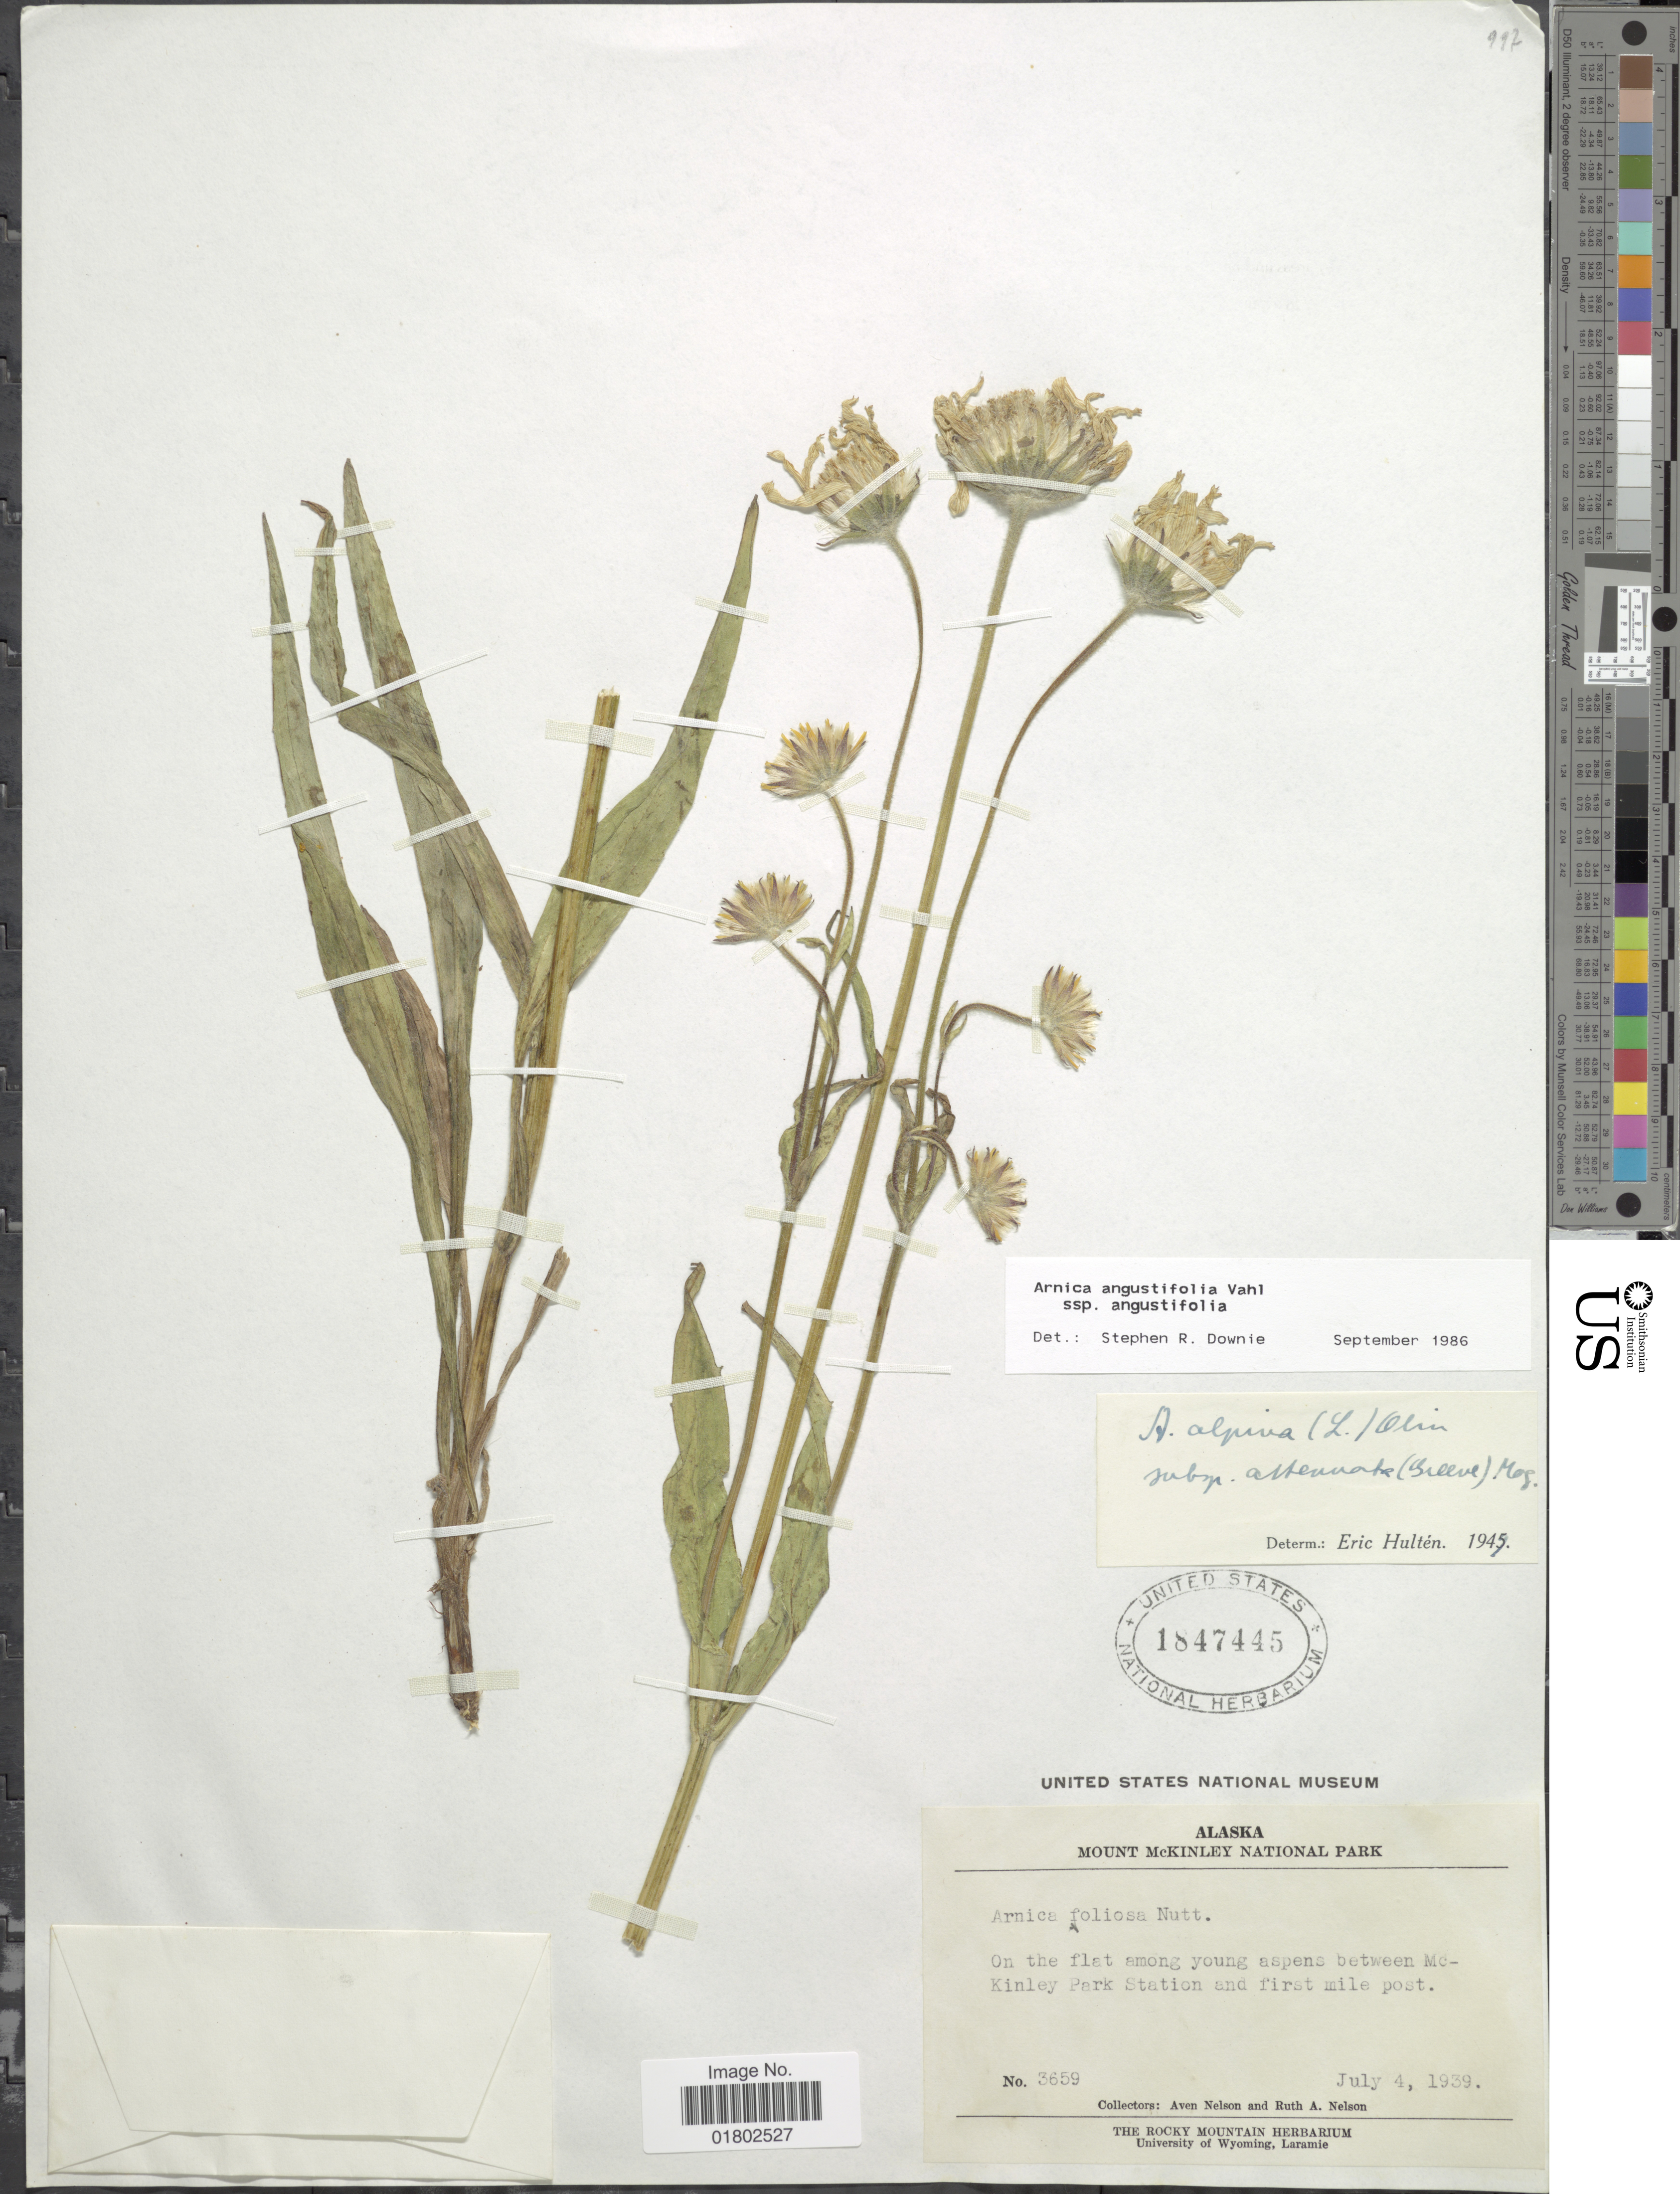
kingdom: Plantae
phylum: Tracheophyta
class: Magnoliopsida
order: Asterales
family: Asteraceae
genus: Arnica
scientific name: Arnica angustifolia subsp. angustifolia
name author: Vahl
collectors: A. Nelson & R. A. Nelson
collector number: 3659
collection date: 1939-07-04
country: United States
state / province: Alaska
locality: Mount McKinley National Park, between McKinley Park Station and first mile post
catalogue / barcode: US 1847445